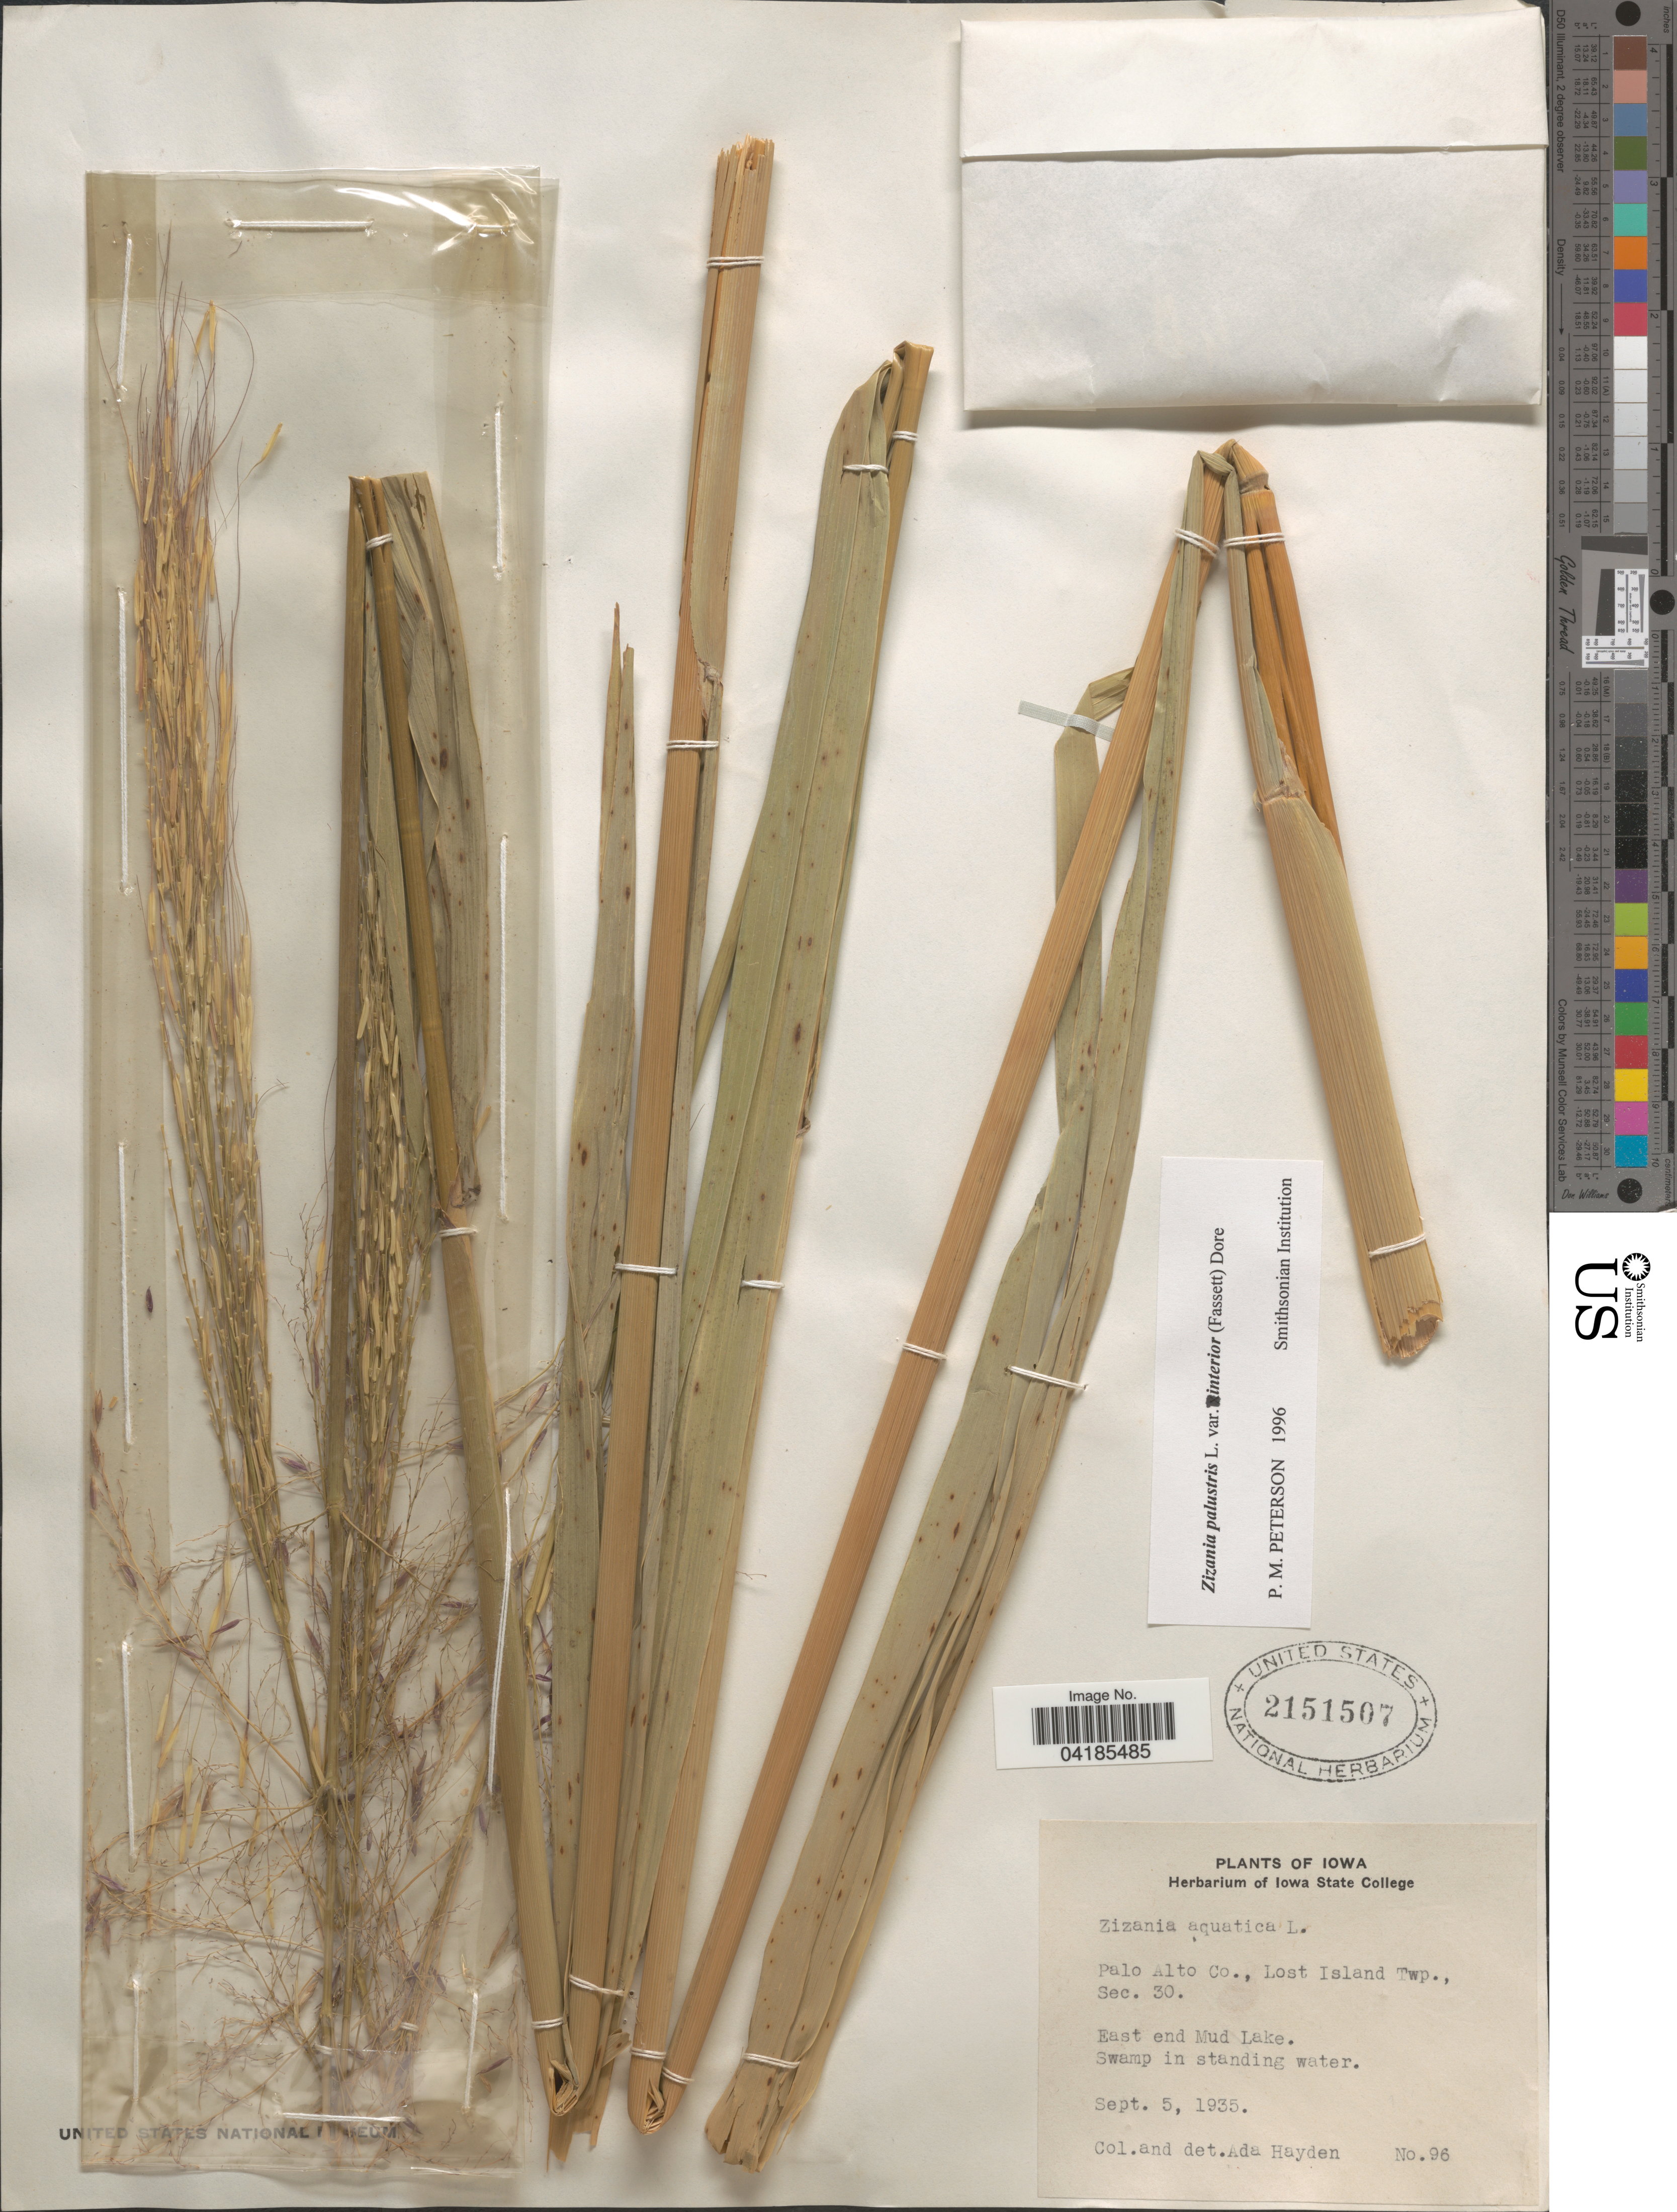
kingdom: Plantae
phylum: Tracheophyta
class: Liliopsida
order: Poales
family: Poaceae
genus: Zizania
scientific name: Zizania palustris var. interior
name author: L.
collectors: Ada Hayden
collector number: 96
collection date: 1935-09-05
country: United States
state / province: Iowa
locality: Palo Alto Co., Lost Island Twp., Sec. 30. East end Mud Lake.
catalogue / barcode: US 2151507